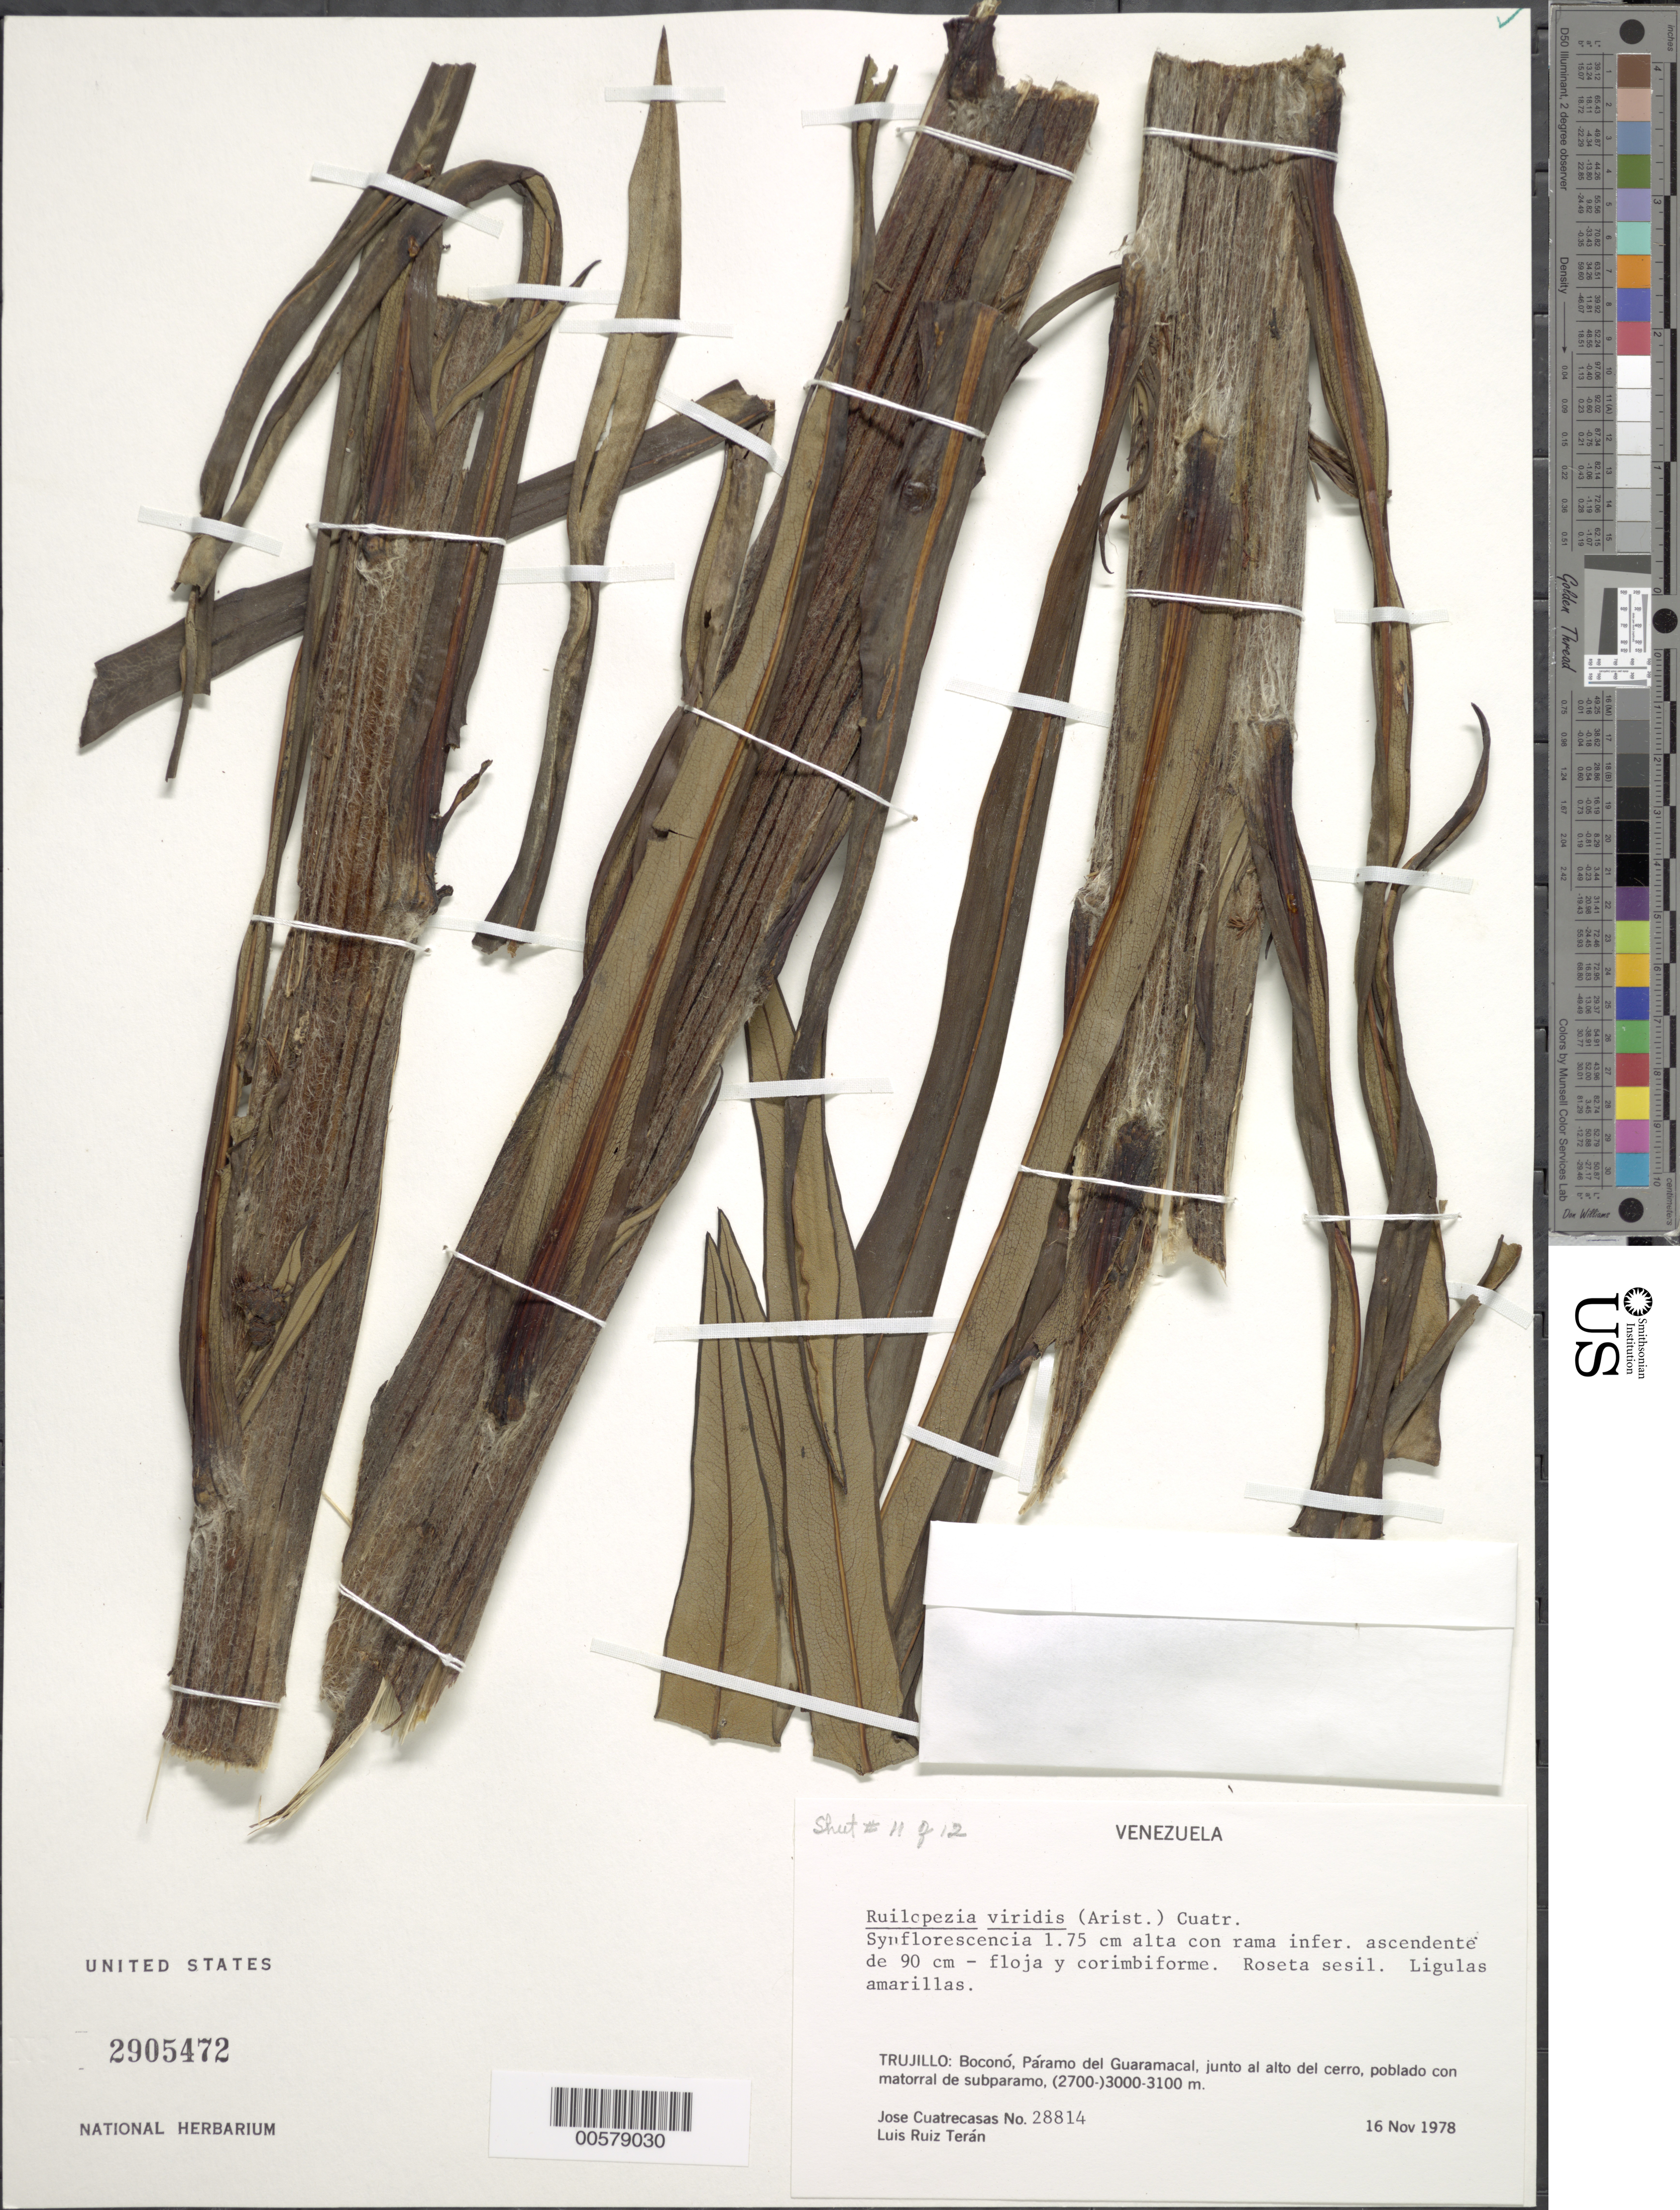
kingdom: Plantae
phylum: Tracheophyta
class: Magnoliopsida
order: Asterales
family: Asteraceae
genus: Ruilopezia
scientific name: Ruilopezia viridis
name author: (Aristeg.) Cuatrec.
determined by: Cuatrecasas, J.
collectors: J. Cuatrecasas & L. E. Ruíz-Terán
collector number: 28814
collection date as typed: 16 Nov 1978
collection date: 1978-11-16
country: Venezuela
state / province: Trujillo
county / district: Boconó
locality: Páramo de Guaramacal, junto al alto del cerro, poblado con matorral de subparamo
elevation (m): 2700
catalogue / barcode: US 2905472